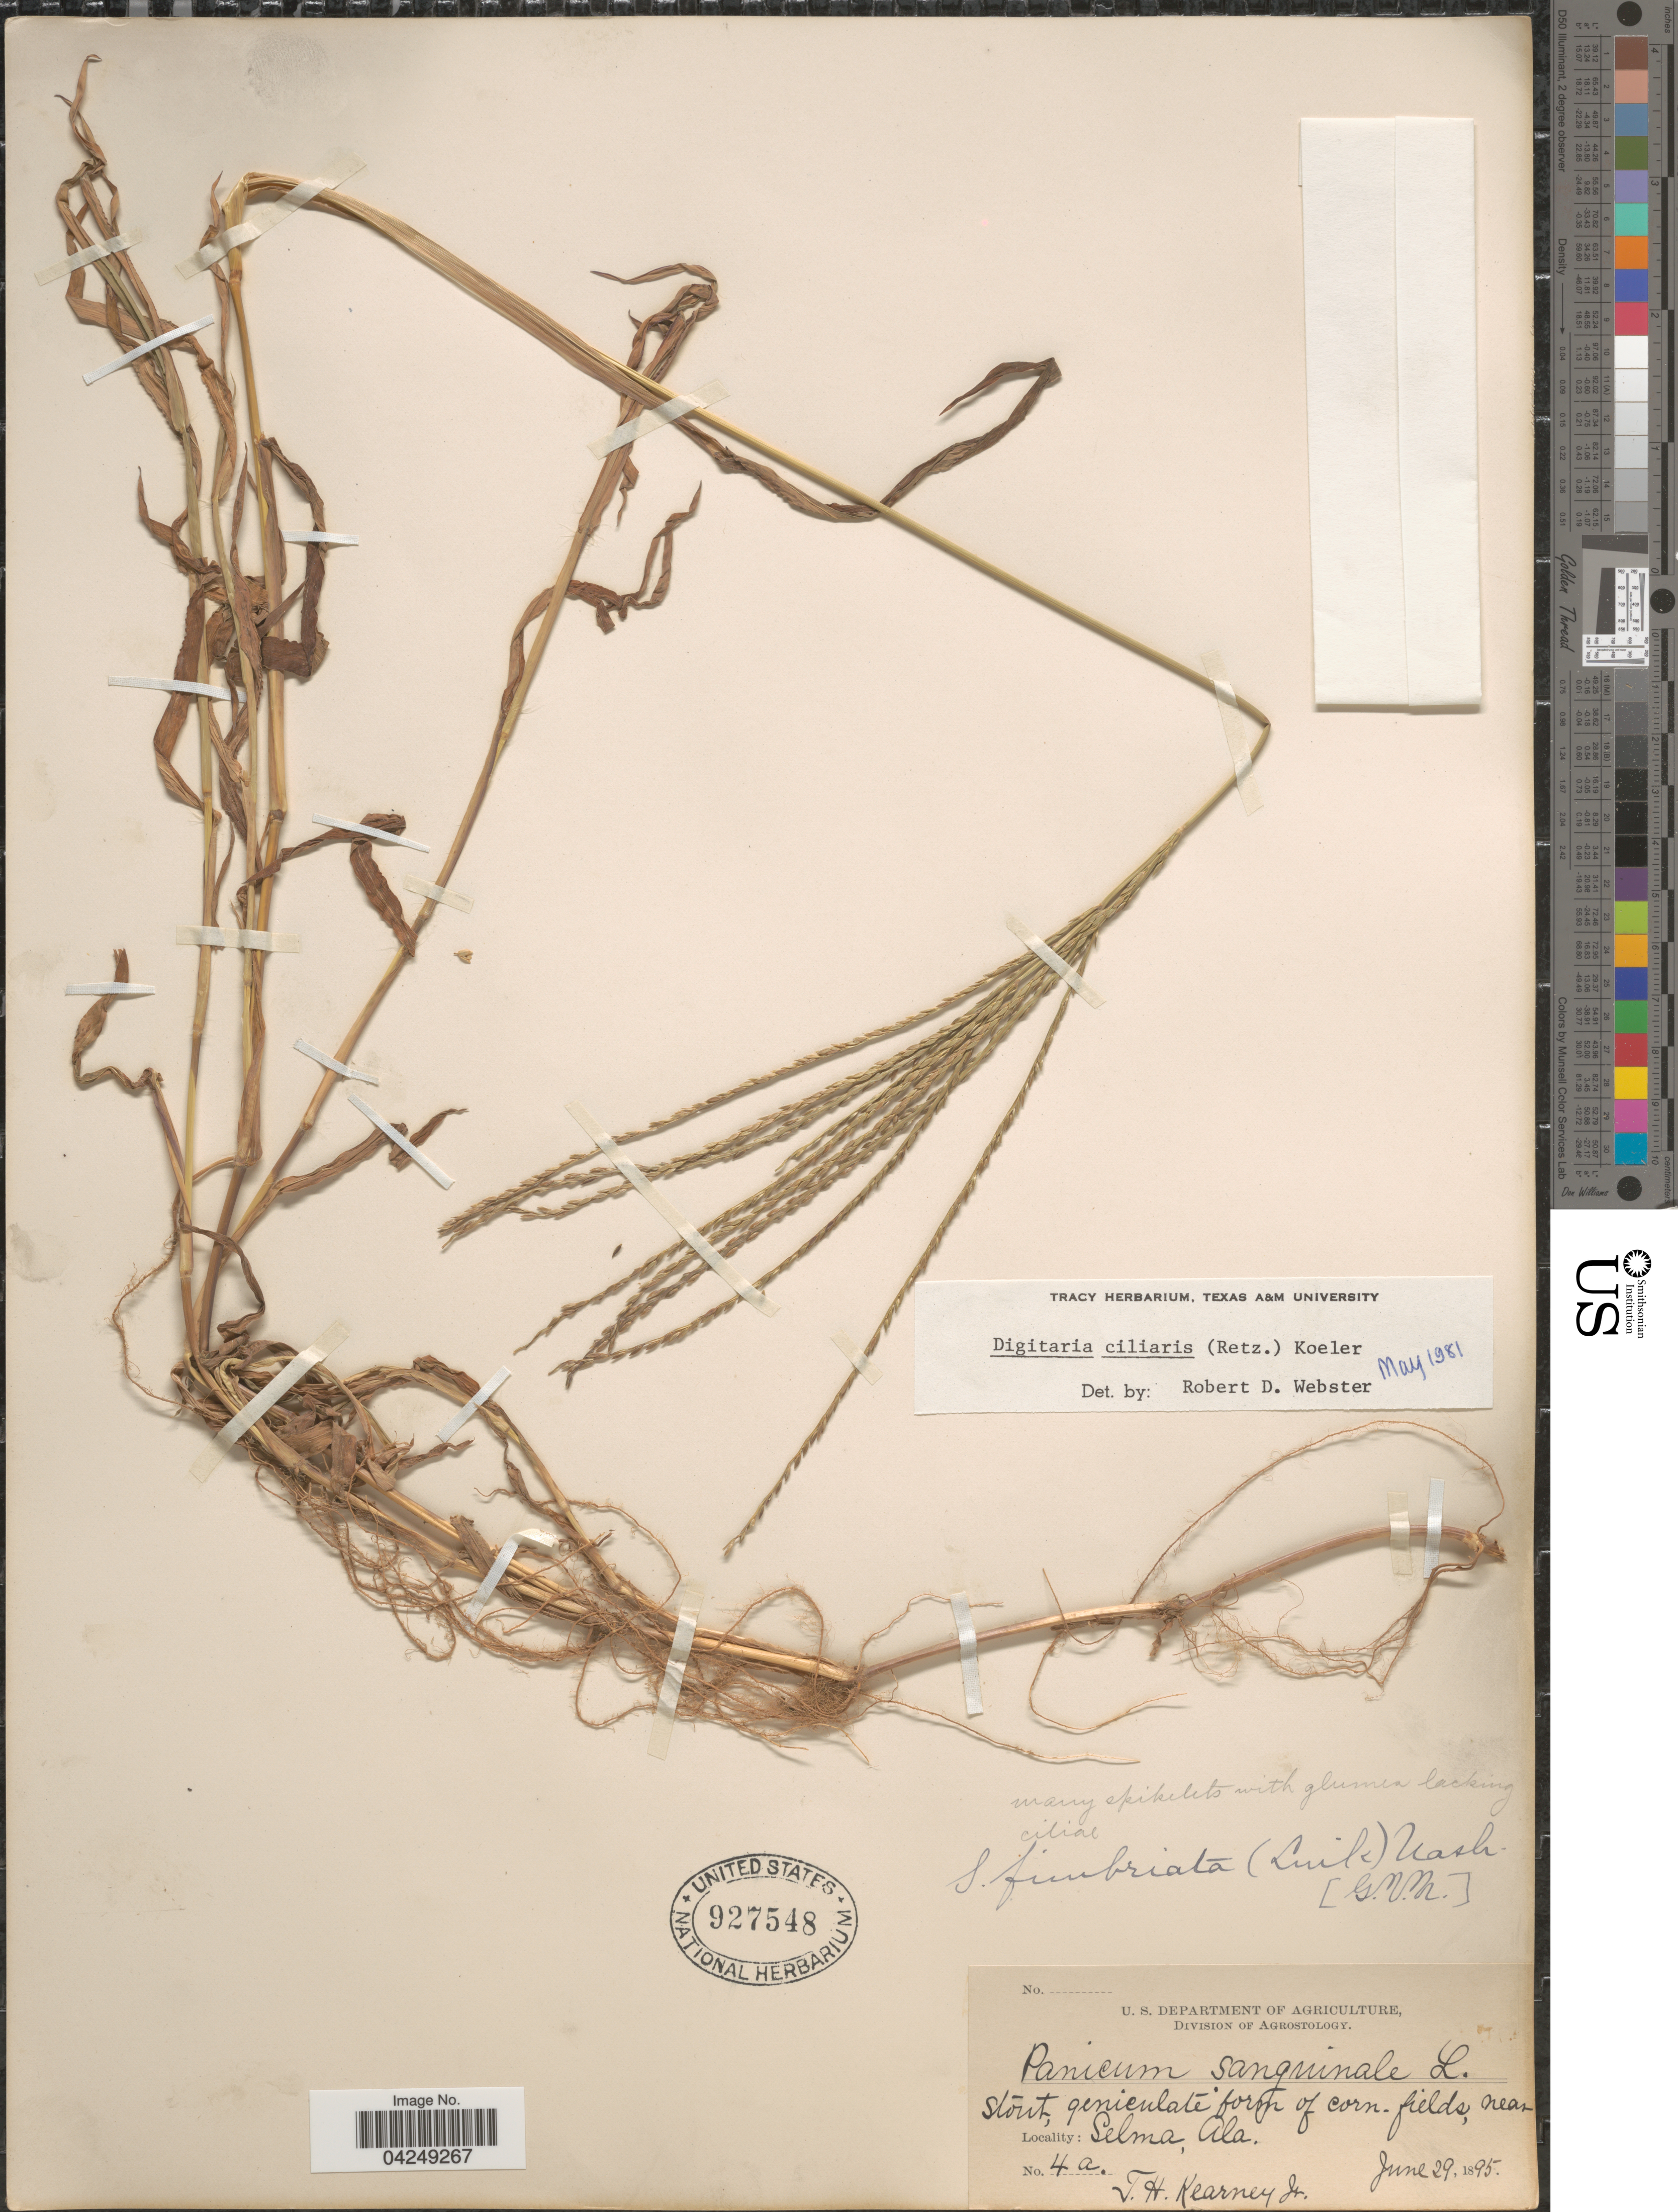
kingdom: Plantae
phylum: Tracheophyta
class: Liliopsida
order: Poales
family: Poaceae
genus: Digitaria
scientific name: Digitaria ciliaris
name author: (Retz.) Koeler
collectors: T. H. Kearney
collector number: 4a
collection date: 1895-06-29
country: United States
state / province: Alabama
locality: Near Selma.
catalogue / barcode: US 927548